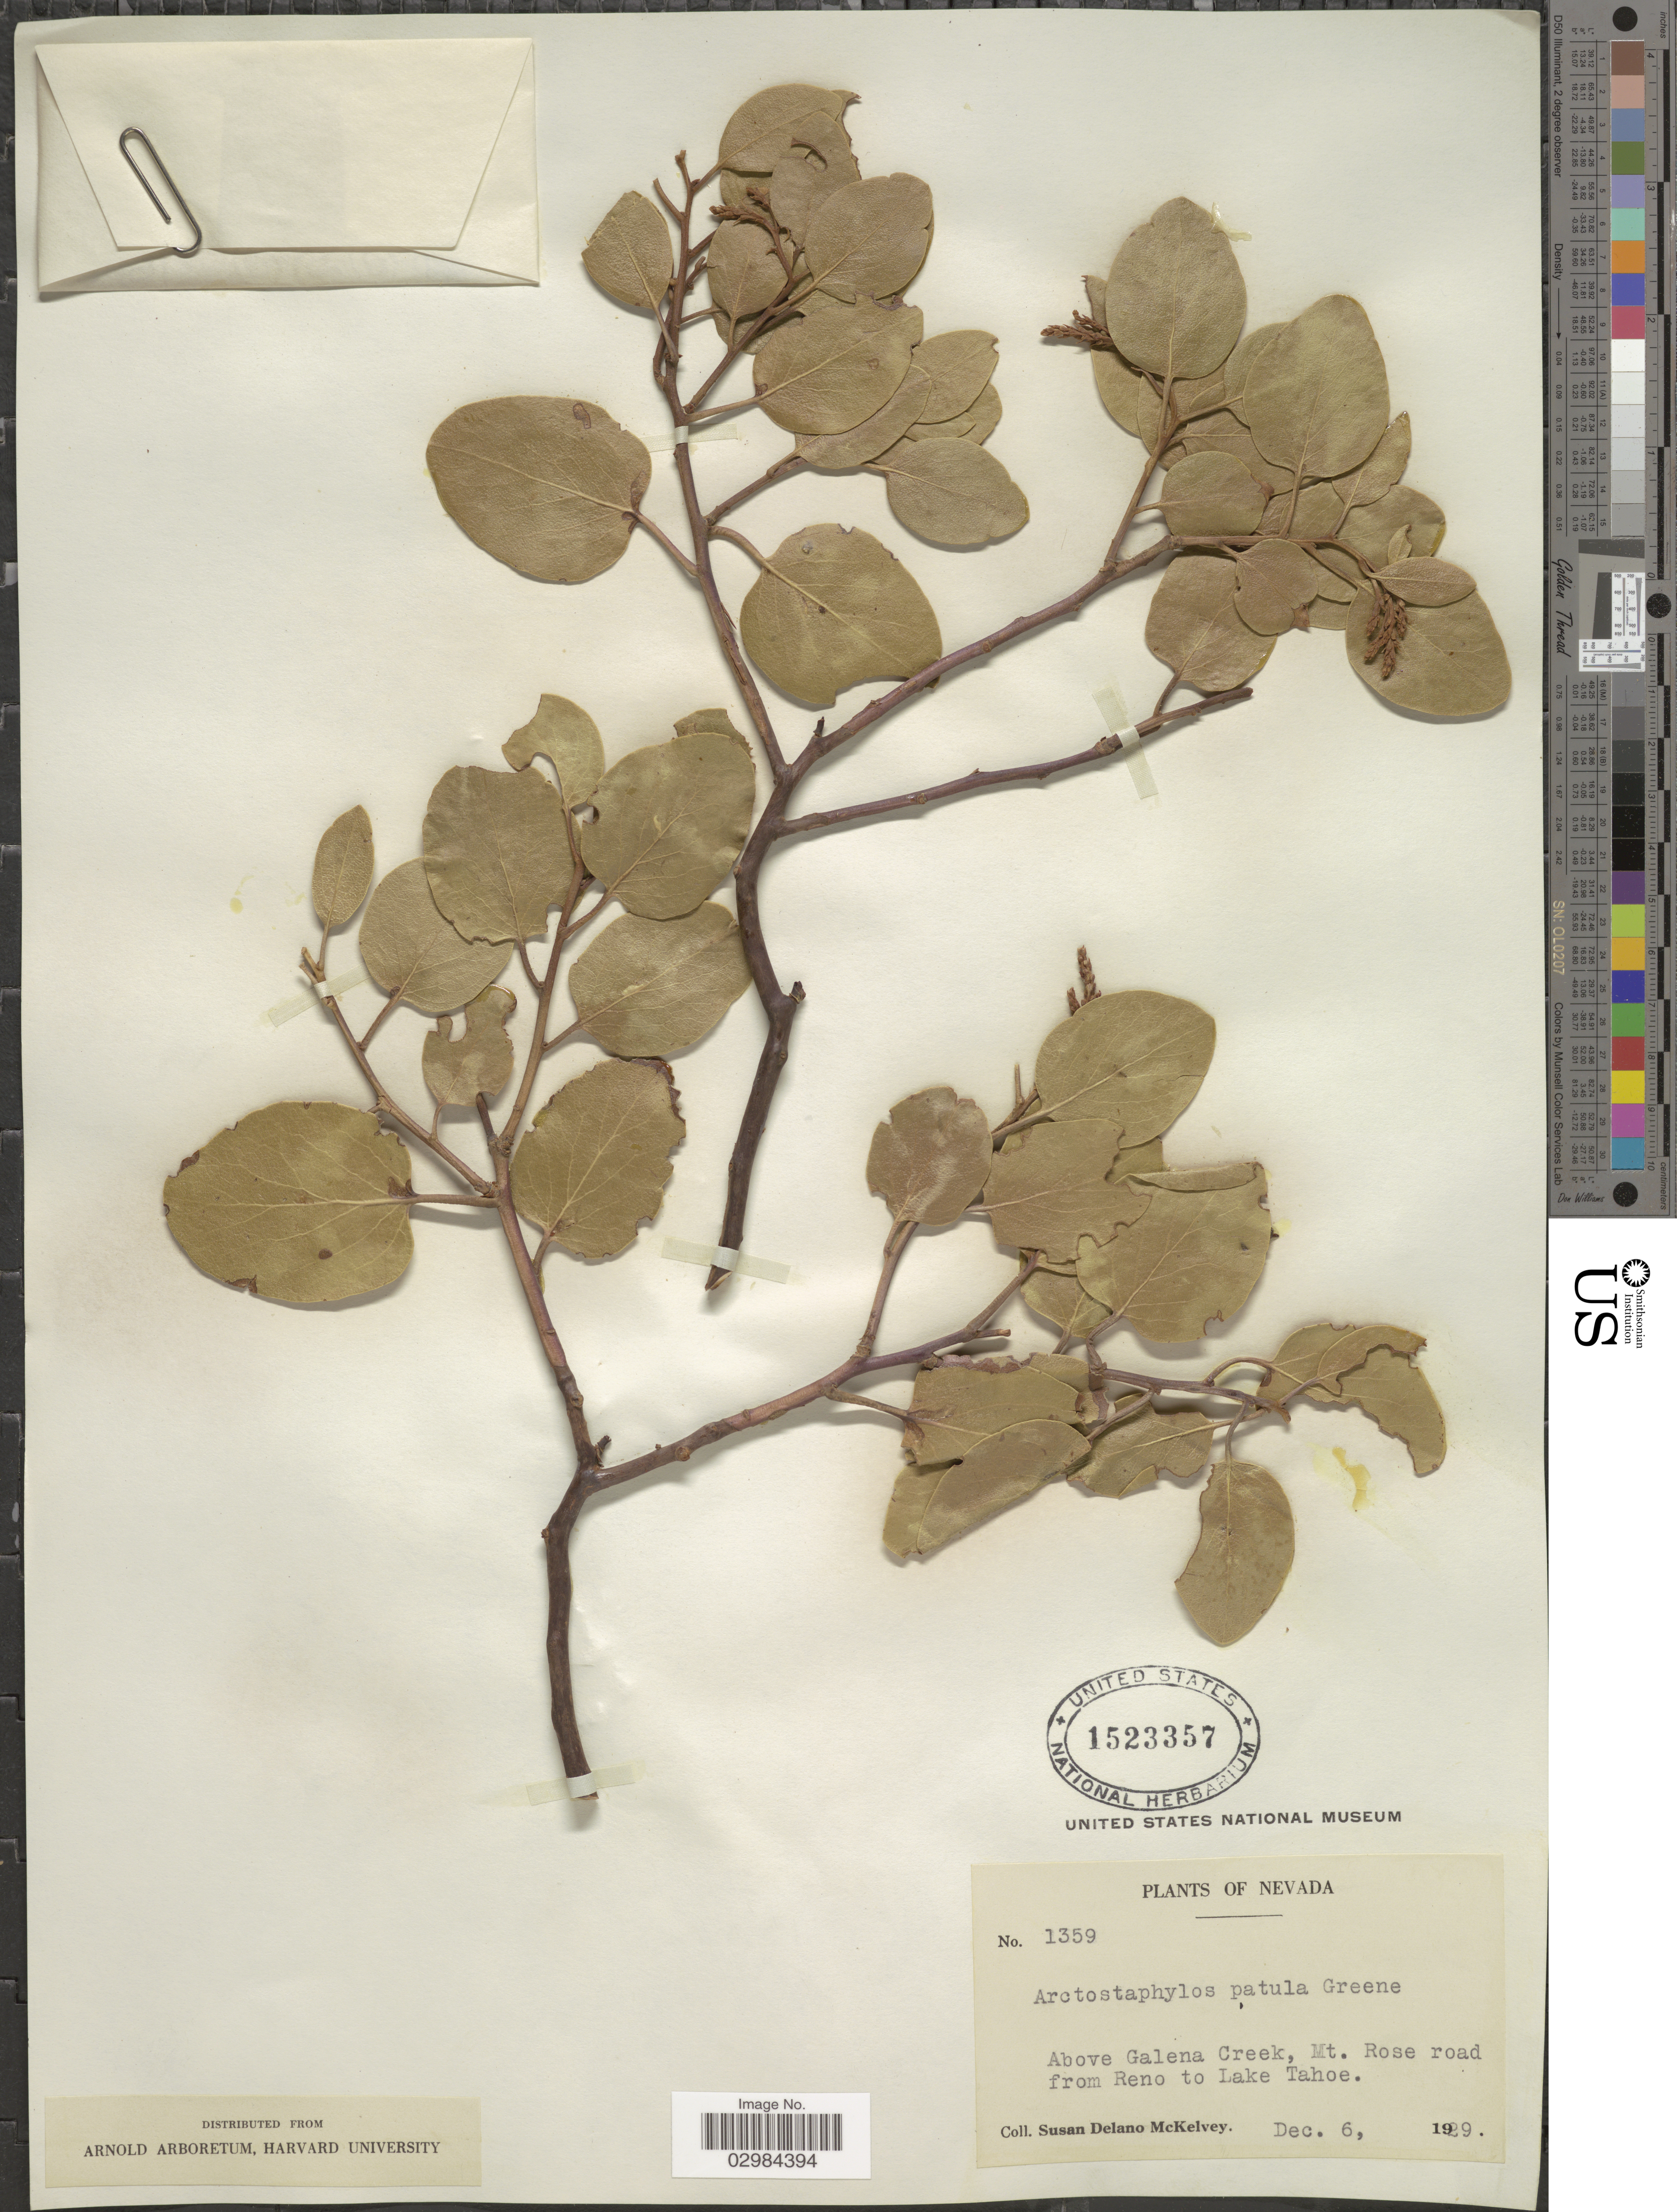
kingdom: Plantae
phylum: Tracheophyta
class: Magnoliopsida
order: Ericales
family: Ericaceae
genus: Arctostaphylos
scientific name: Arctostaphylos patula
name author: Greene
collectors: S. A. McKelvey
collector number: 1359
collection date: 1929-12-06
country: United States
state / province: Nevada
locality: Above Galena Creek, Mt. Rose road from Reno to Lake Tahoe.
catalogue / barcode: US 1523357